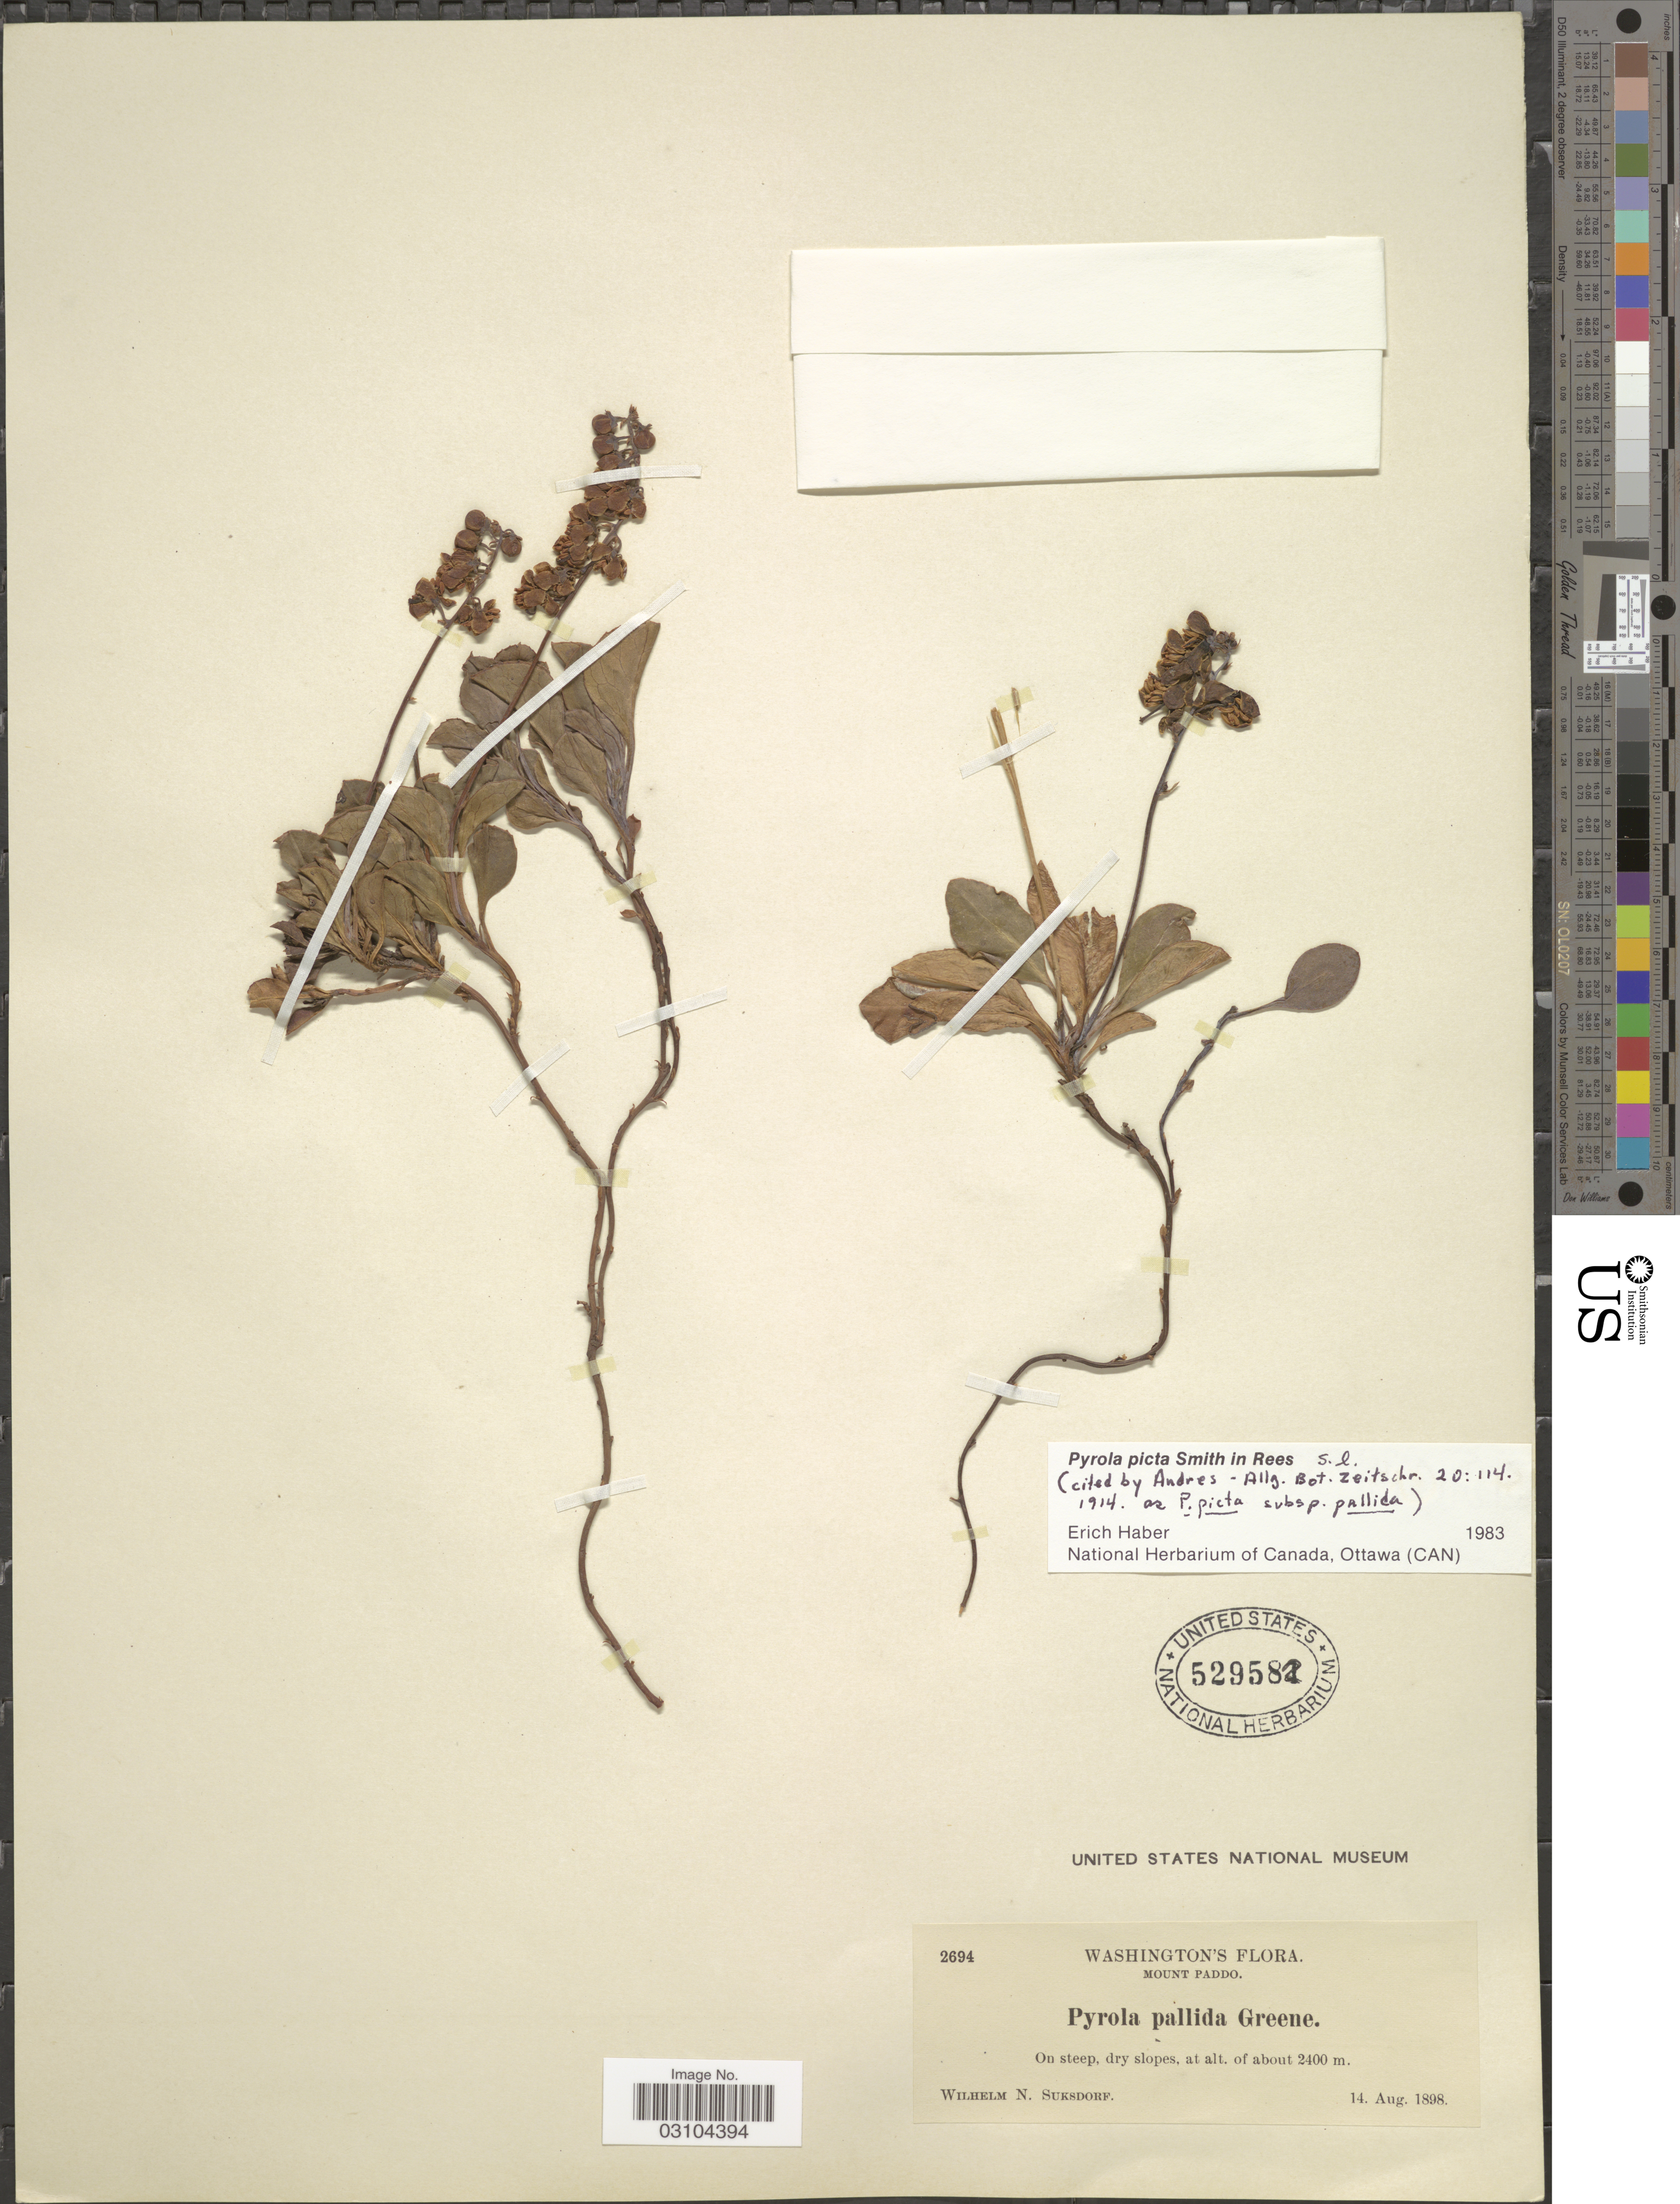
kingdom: Plantae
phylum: Tracheophyta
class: Magnoliopsida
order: Ericales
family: Ericaceae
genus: Pyrola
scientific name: Pyrola picta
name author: Sm. in Rees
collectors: W. N. Suksdorf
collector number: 2694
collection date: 1898-08-14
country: United States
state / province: Washington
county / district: Skamania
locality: Mount Paddo.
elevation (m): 2400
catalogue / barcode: US 529582